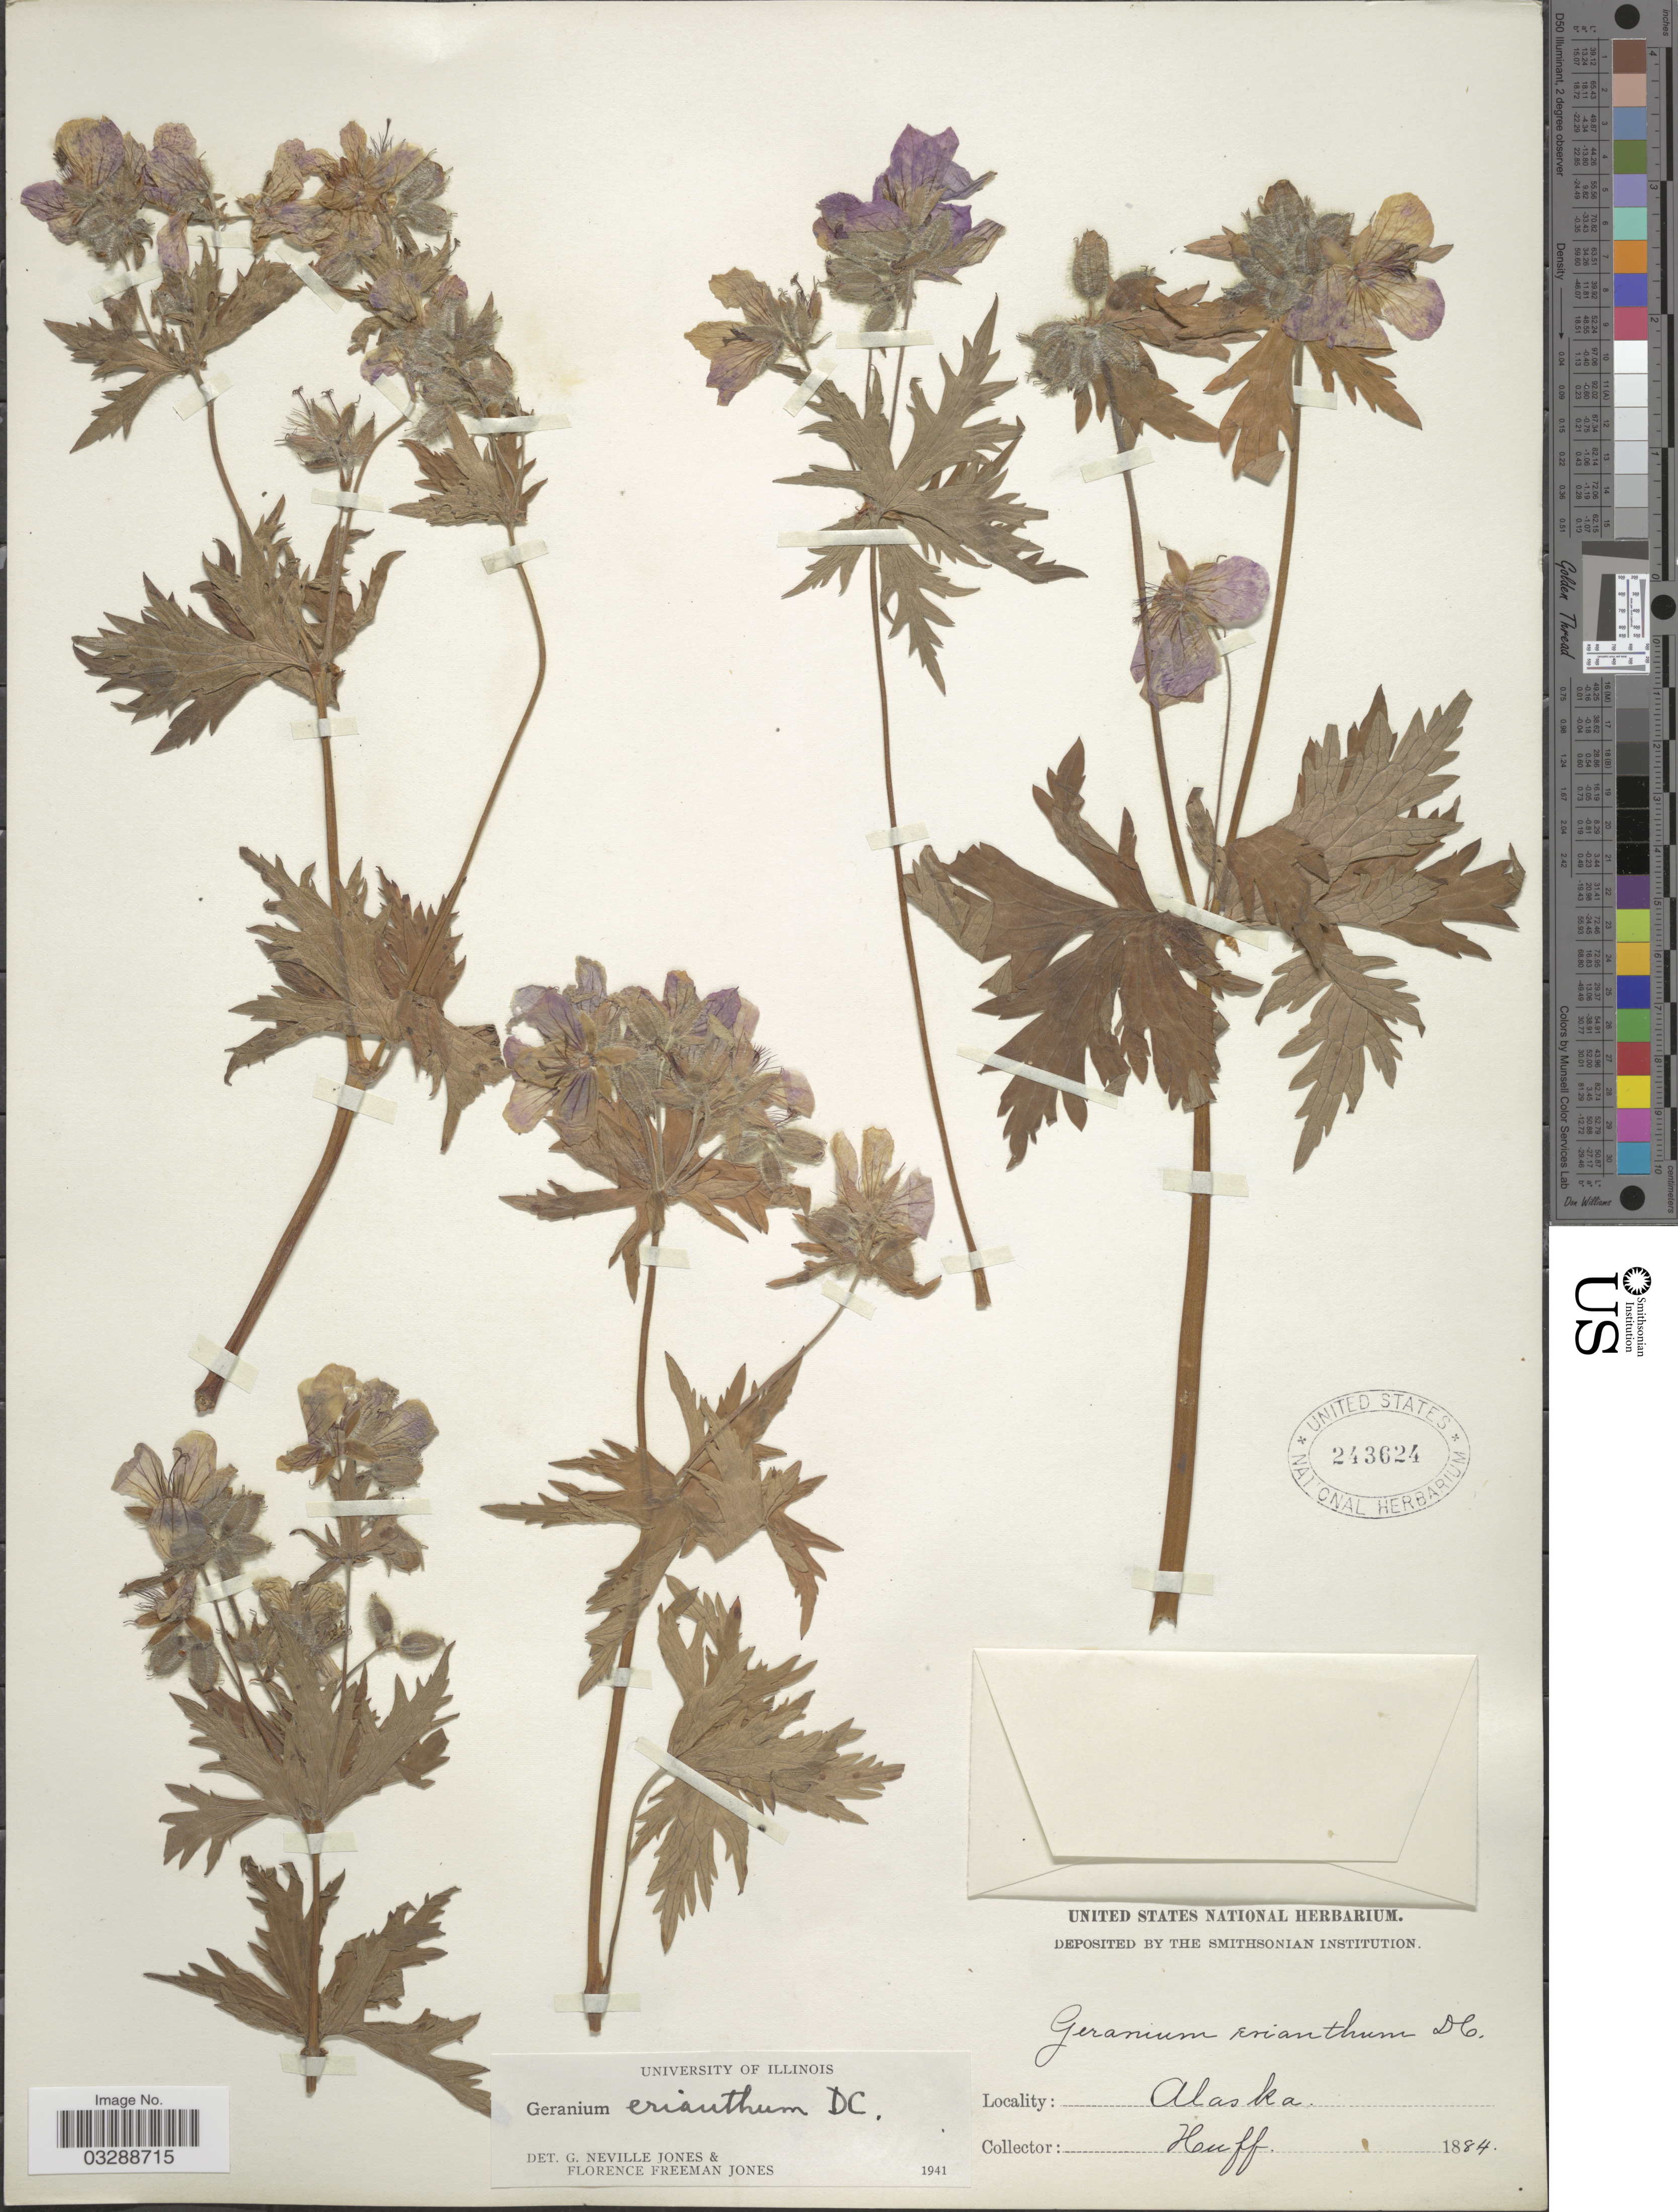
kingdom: Plantae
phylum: Tracheophyta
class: Magnoliopsida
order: Geraniales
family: Geraniaceae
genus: Geranium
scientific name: Geranium erianthum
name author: DC.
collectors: -. Huff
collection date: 1884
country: United States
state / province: Alaska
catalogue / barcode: US 243624